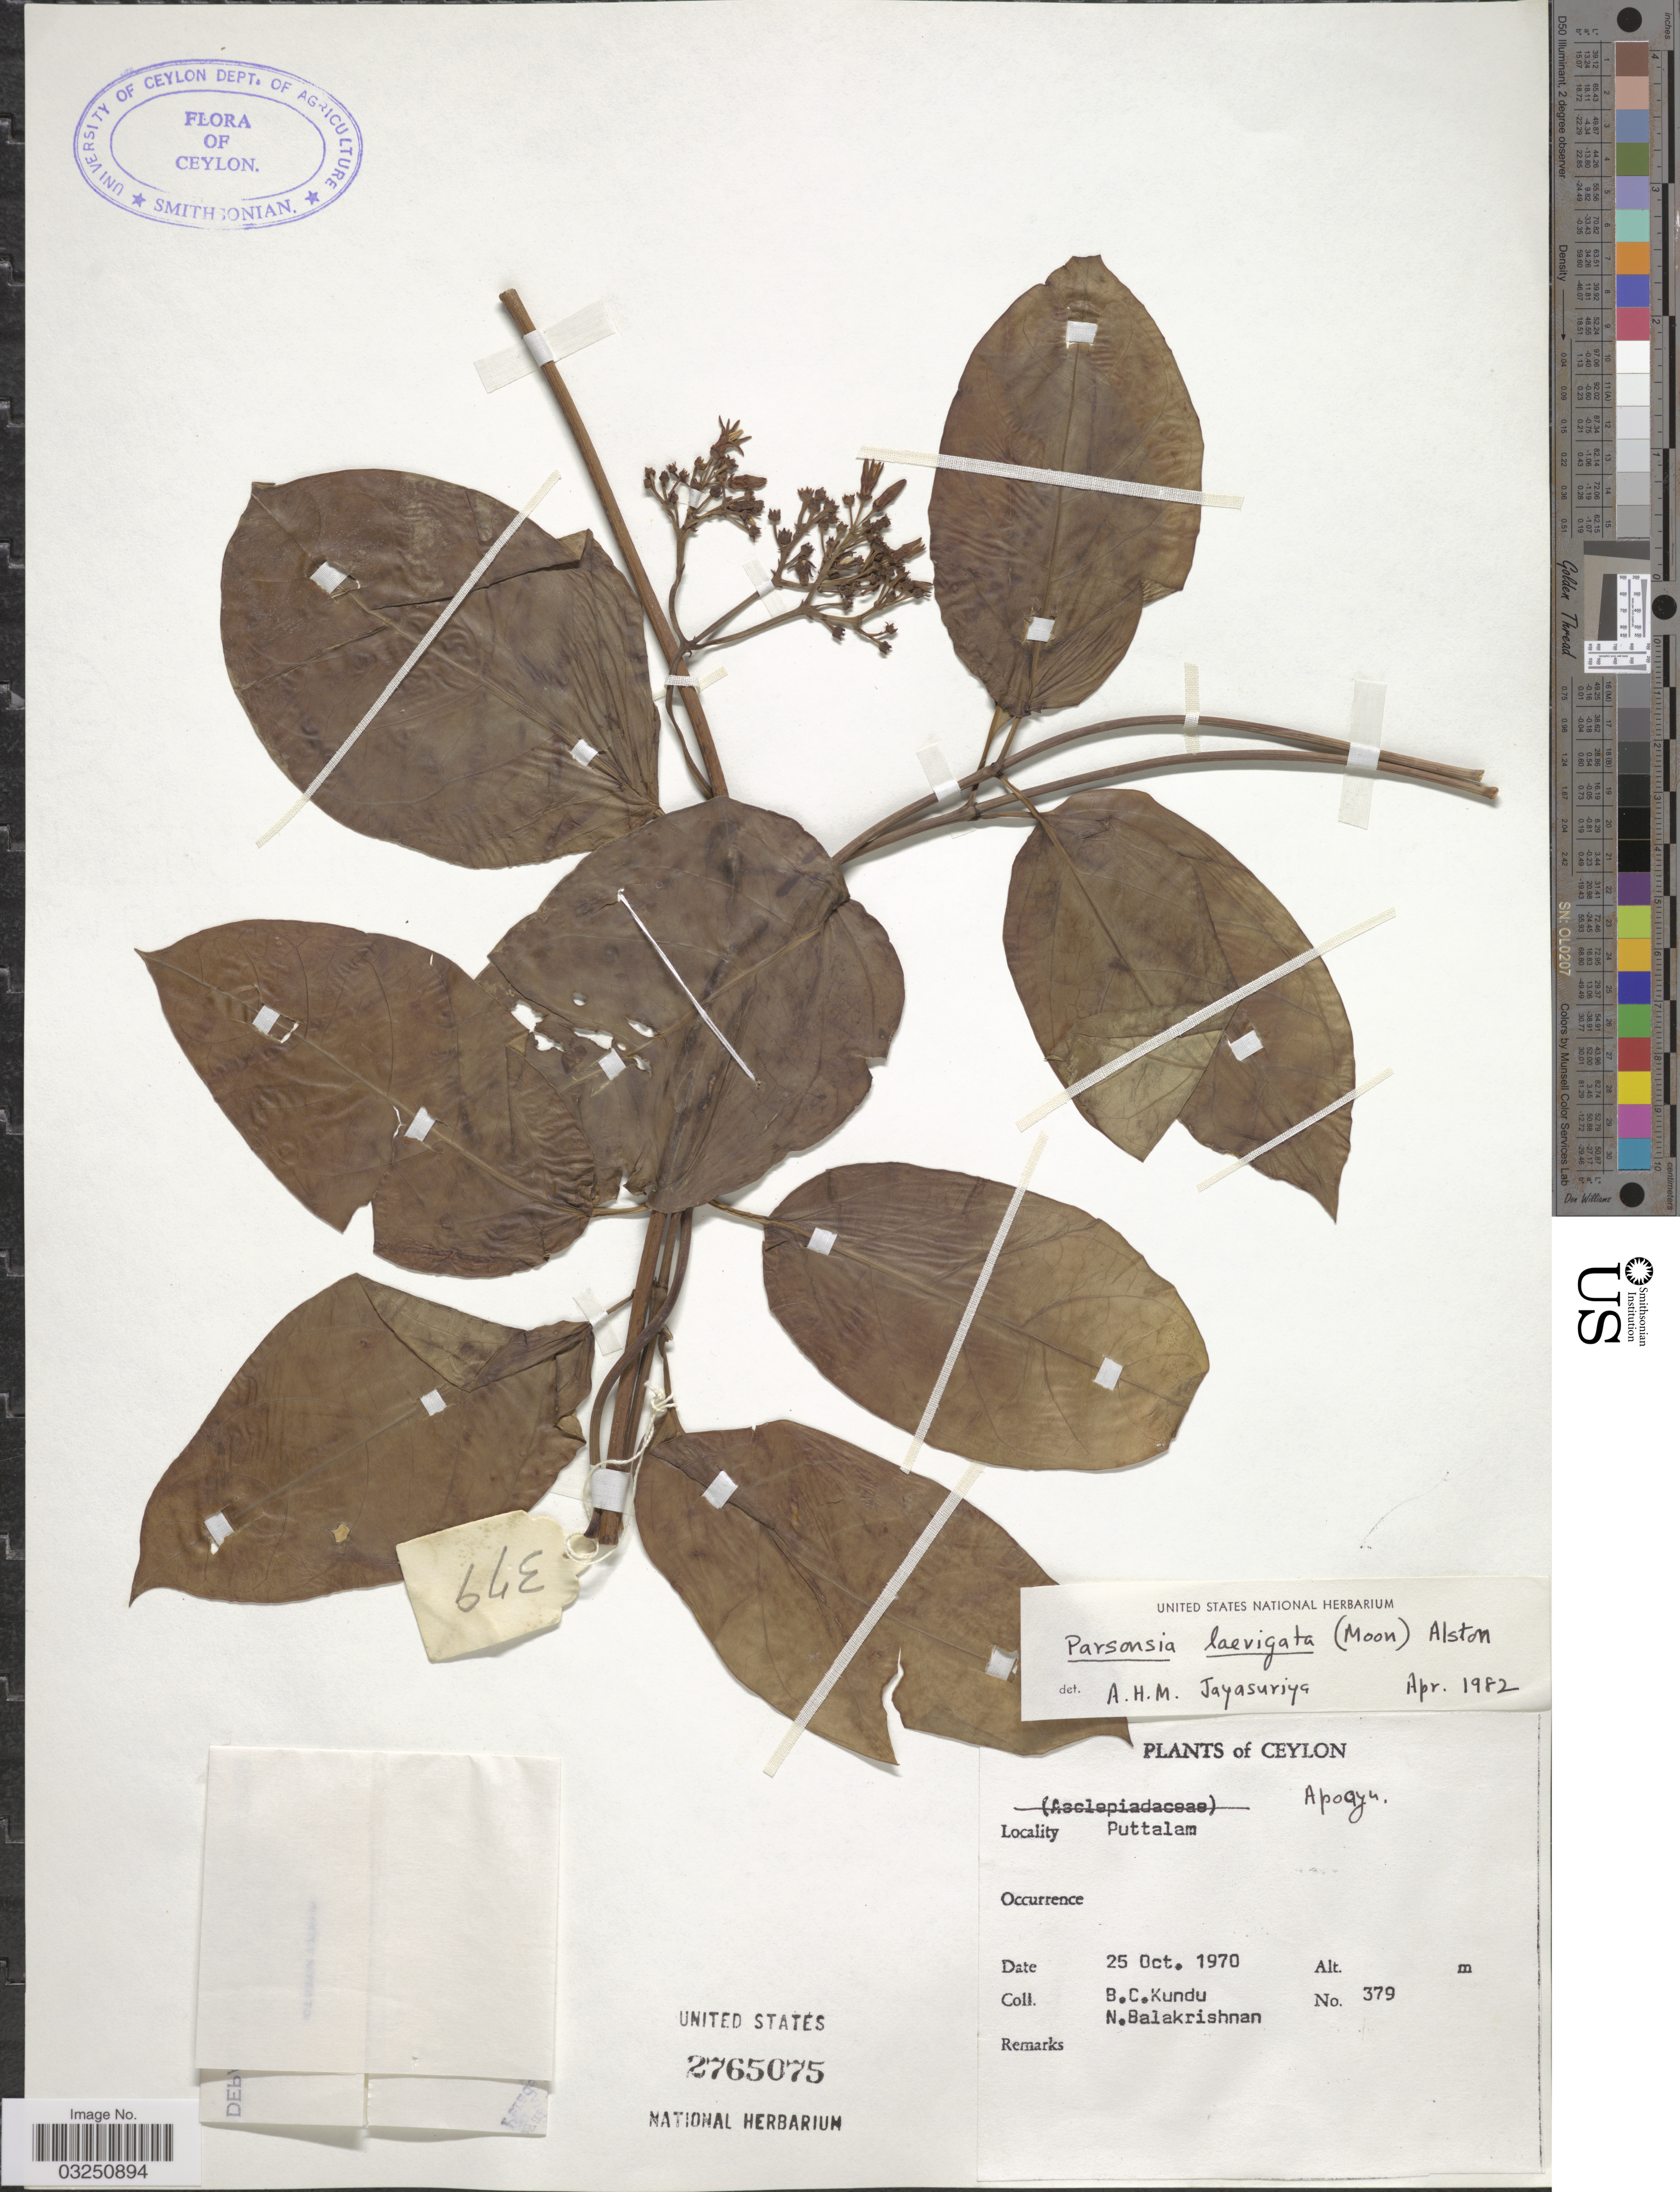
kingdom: Plantae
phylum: Tracheophyta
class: Magnoliopsida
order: Gentianales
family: Apocynaceae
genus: Parsonsia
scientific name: Parsonsia alboflavescens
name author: (Dennst.) Mabberley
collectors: B. C. Kundu & N. Balakrishnan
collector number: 379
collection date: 1970-10-25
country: Sri Lanka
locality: Ceylon. Puttalam.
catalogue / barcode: US 2765075